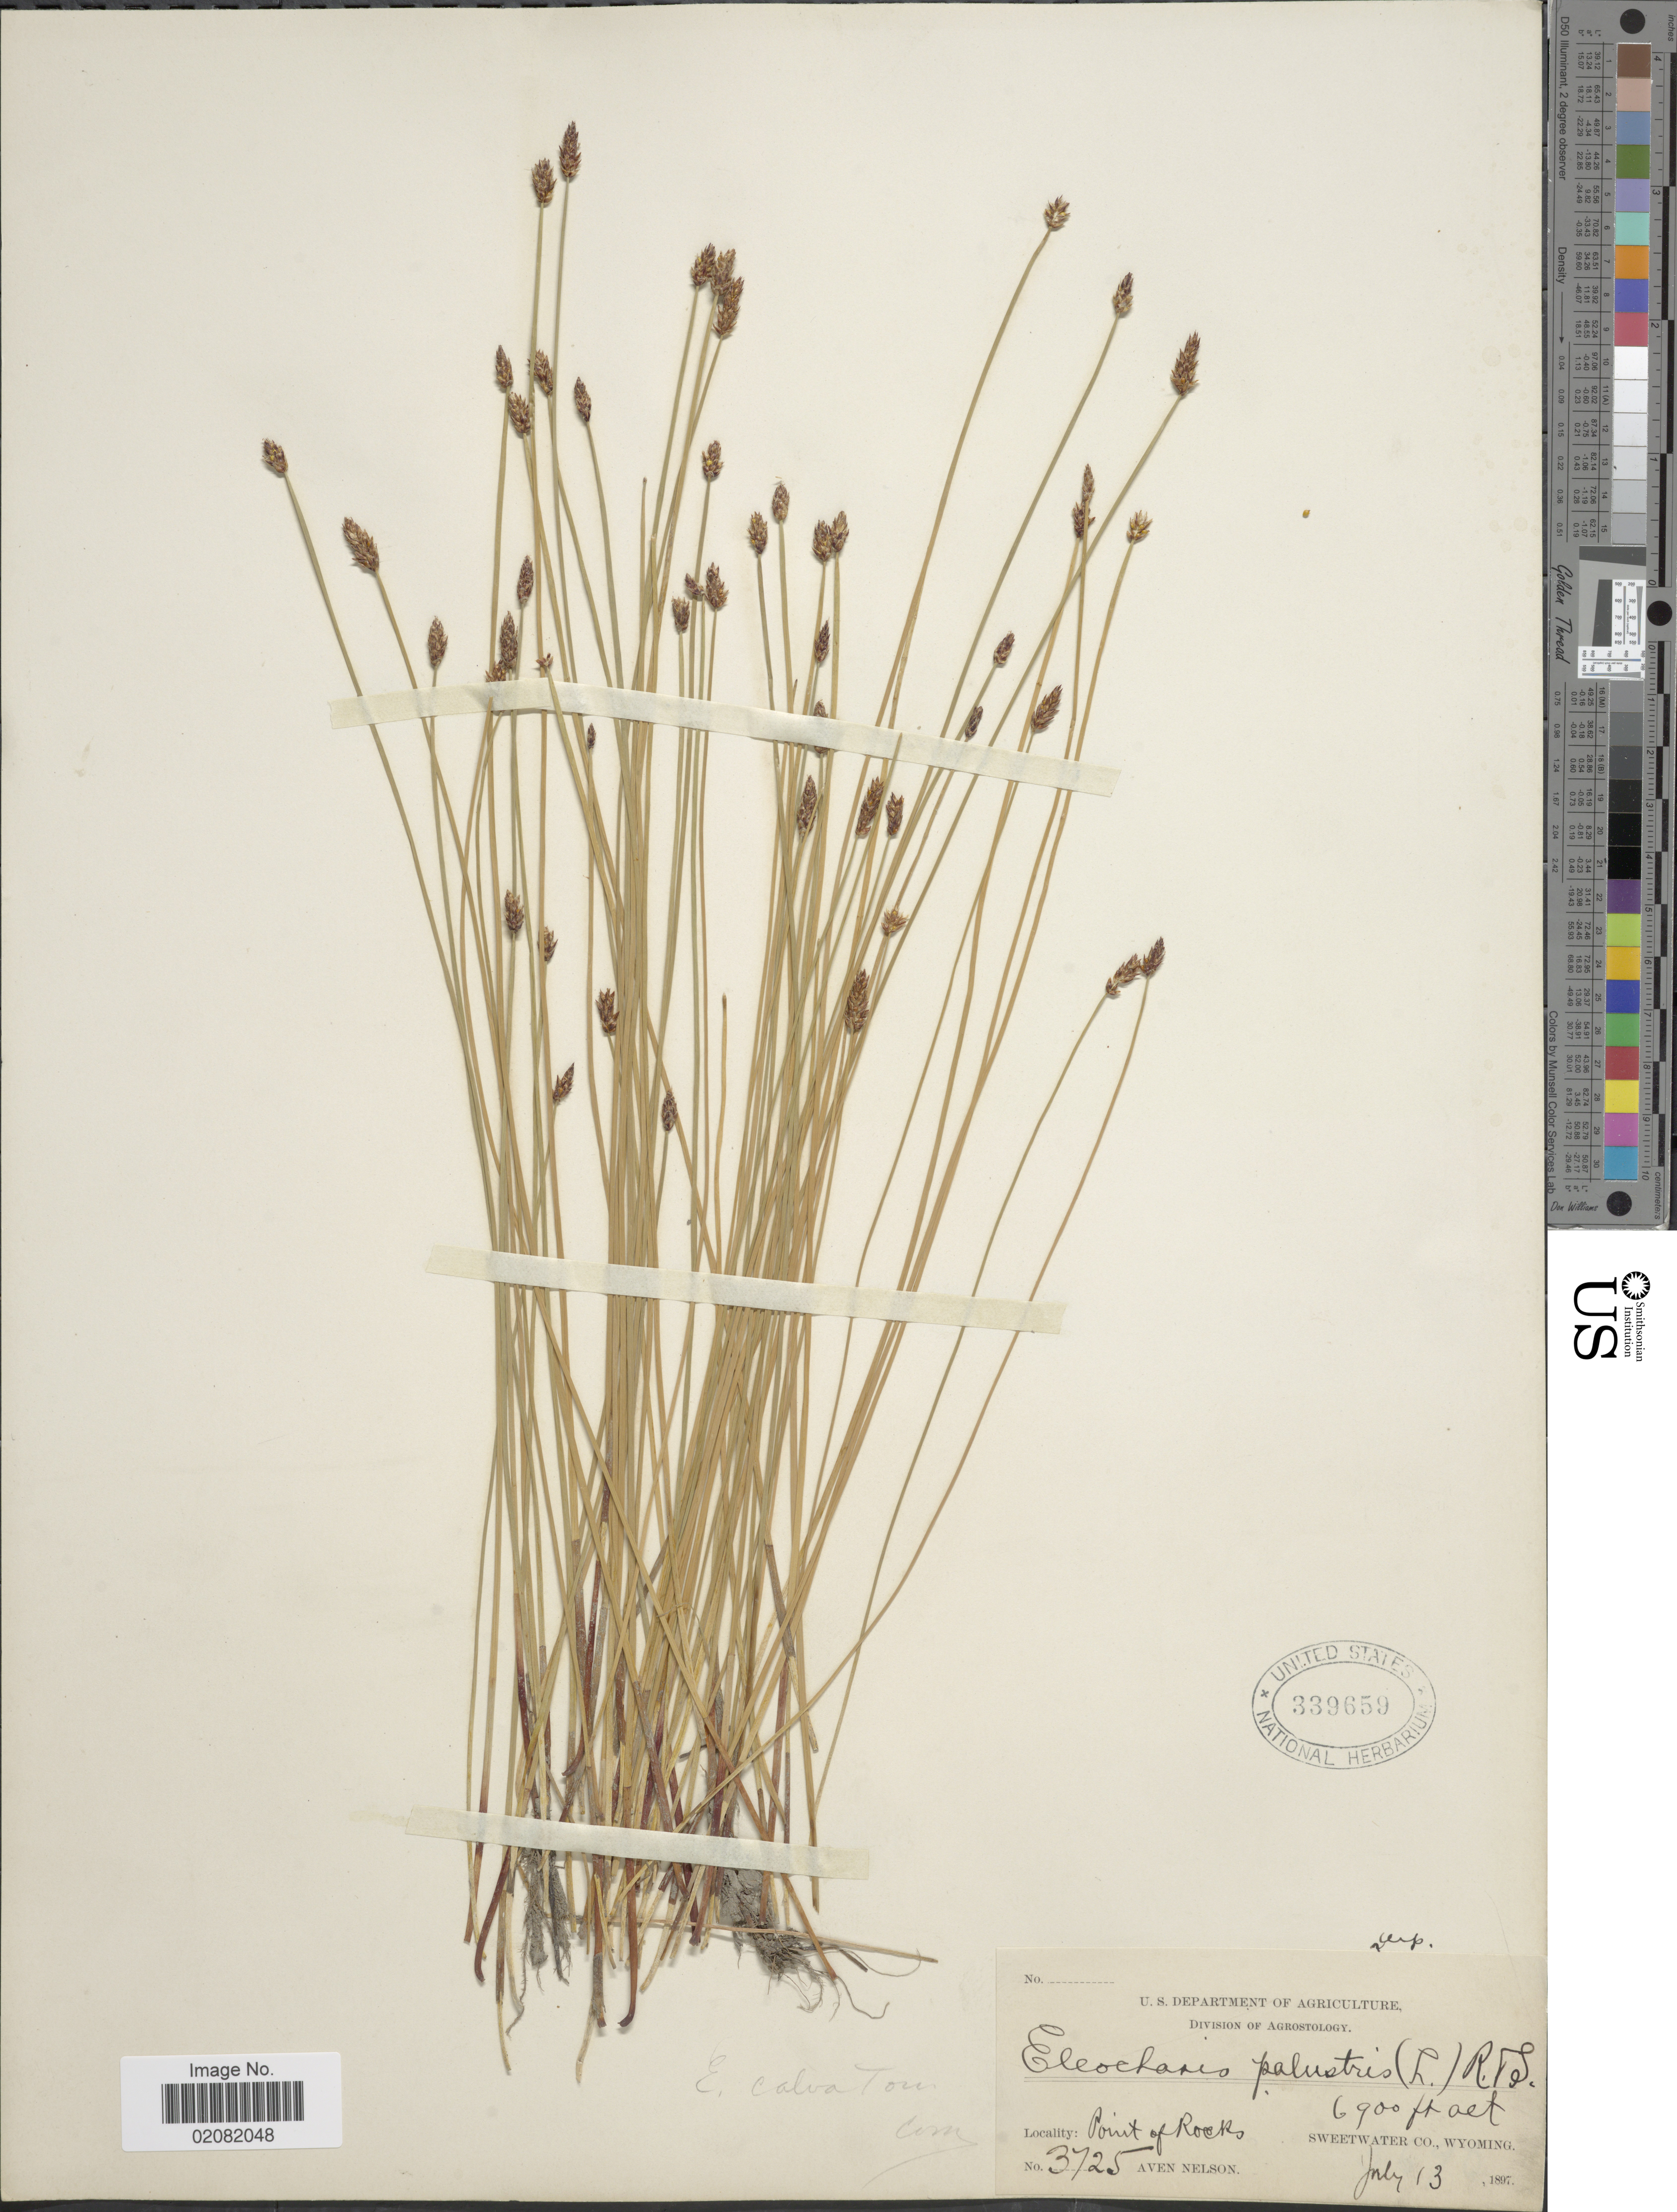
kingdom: Plantae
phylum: Tracheophyta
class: Liliopsida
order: Poales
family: Cyperaceae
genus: Eleocharis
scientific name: Eleocharis uniglumis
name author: (Link) Schult.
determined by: Smith, [Stanley] Galen [Galen]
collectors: A. Nelson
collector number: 3725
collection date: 1897-07-13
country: United States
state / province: Wyoming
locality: Point of Rocks, Sweetwater Co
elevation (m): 2103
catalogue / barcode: US 339659